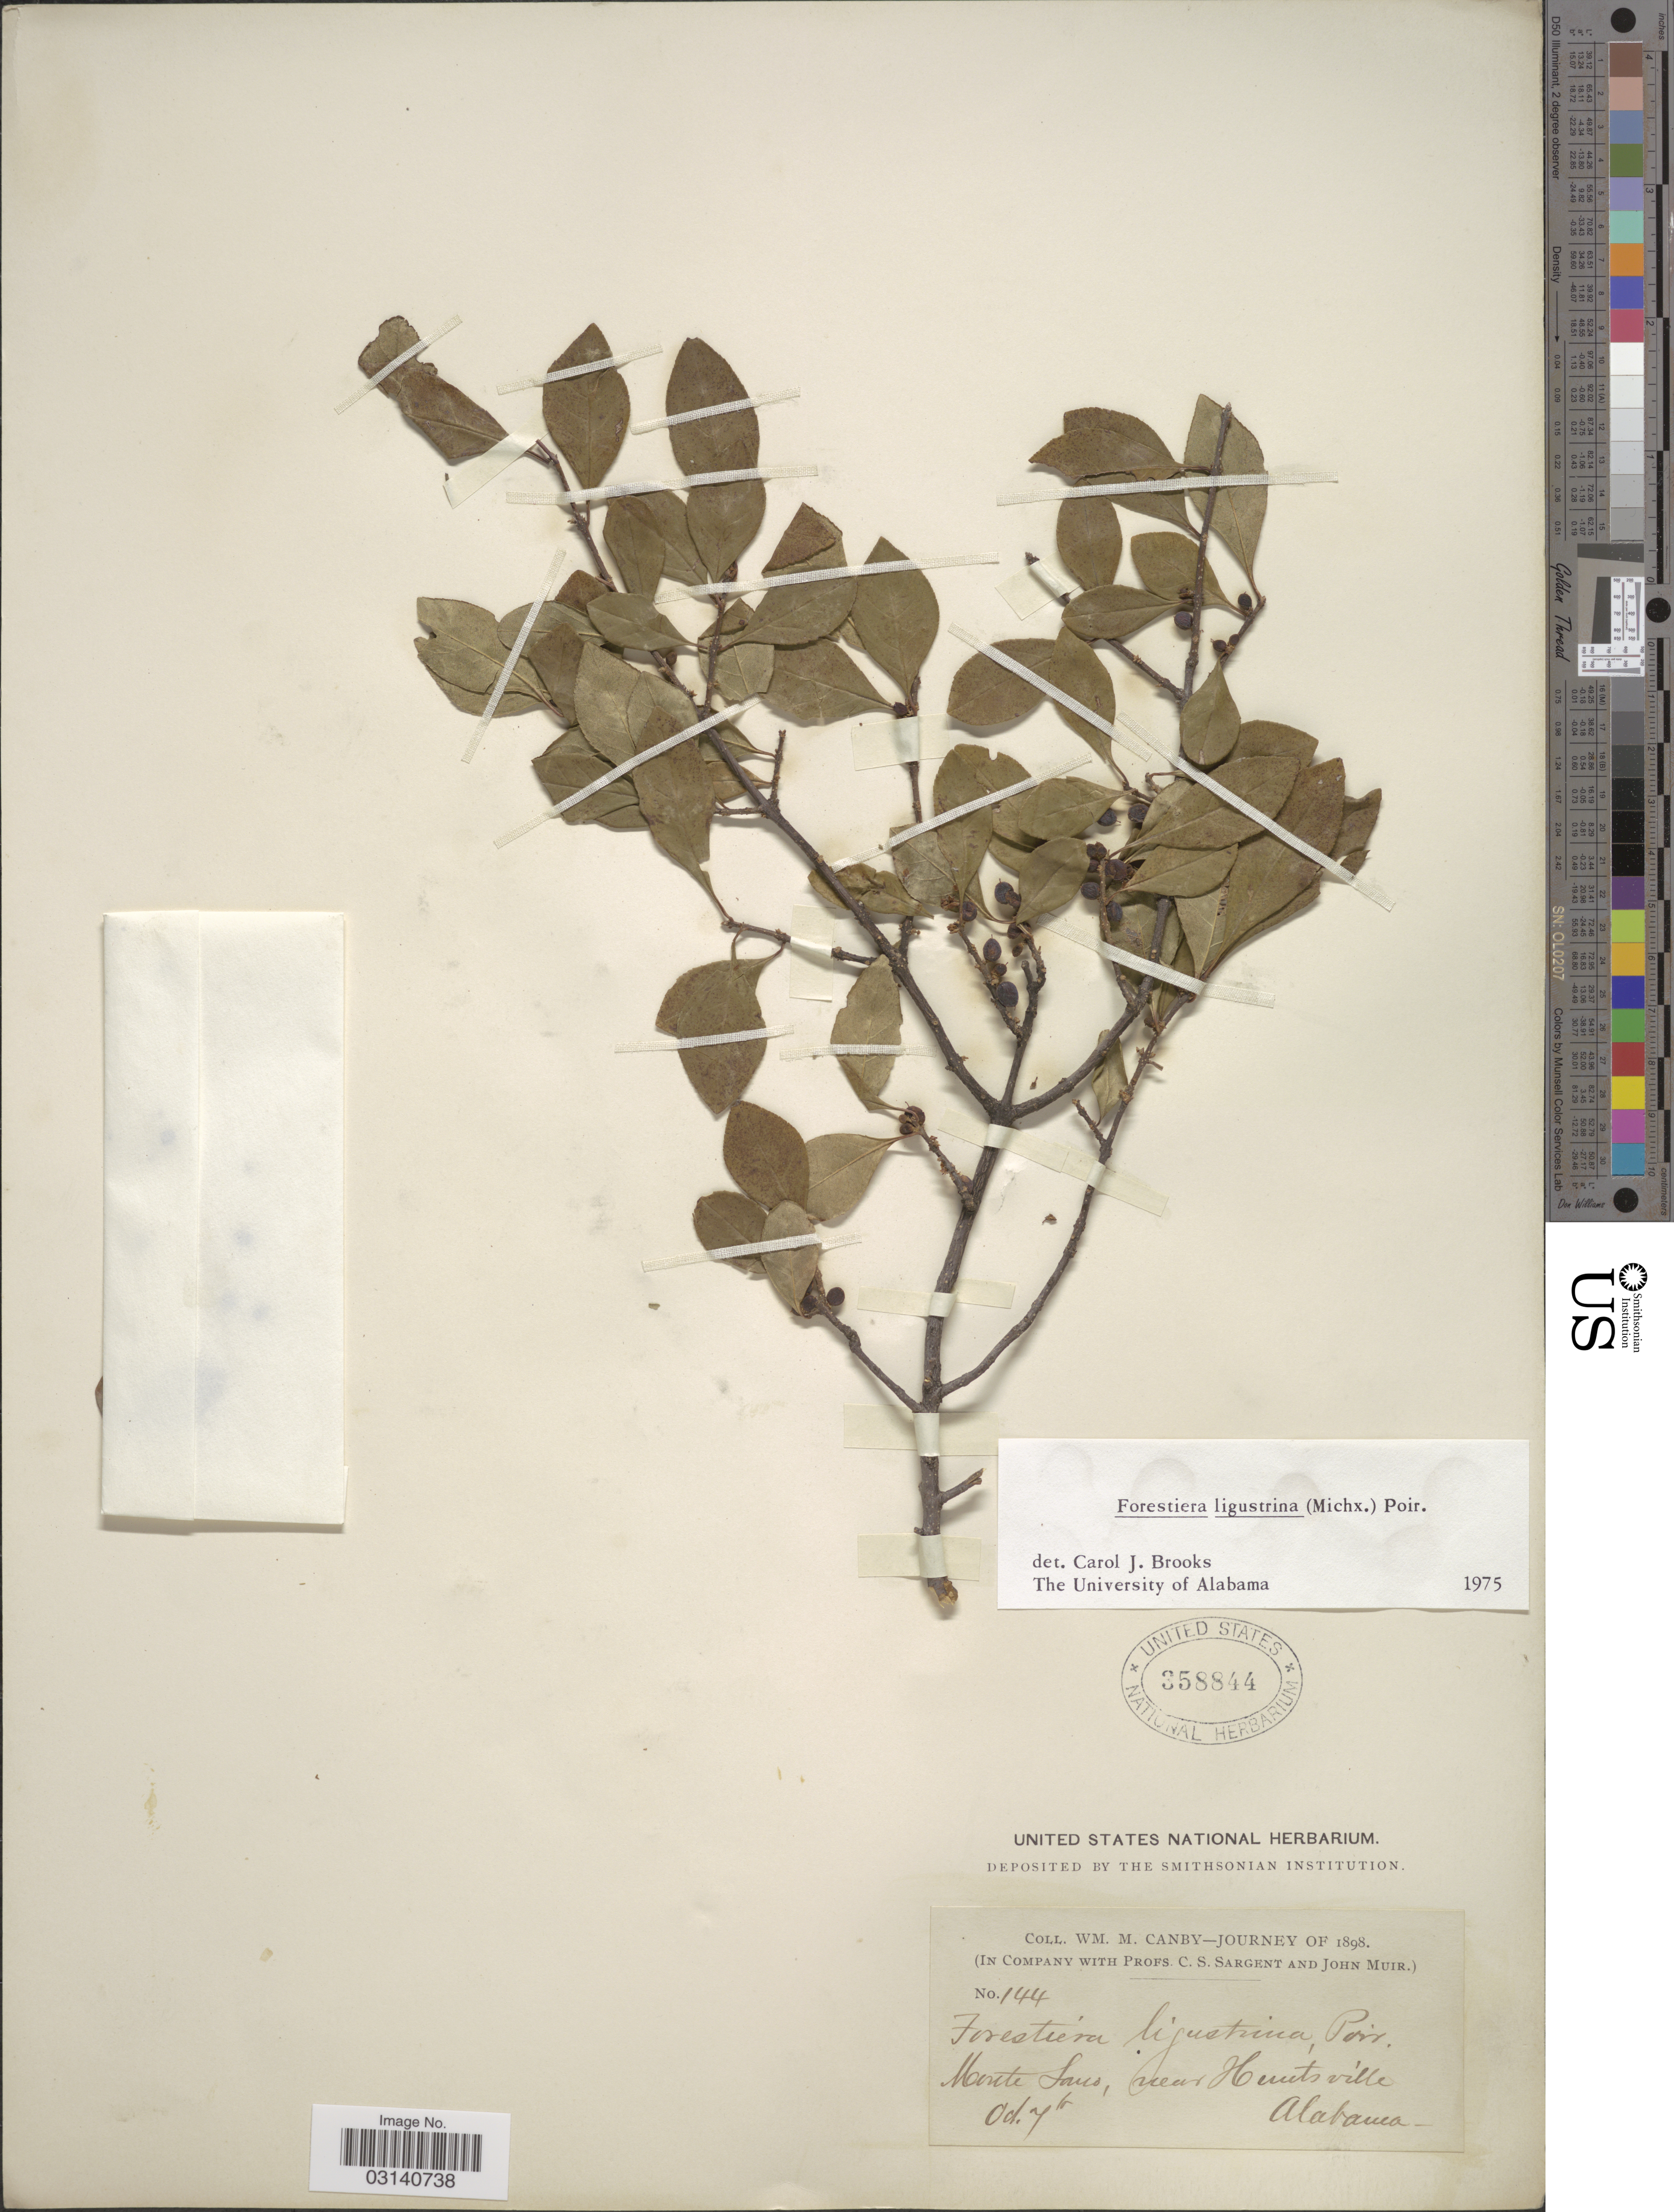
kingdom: Plantae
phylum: Tracheophyta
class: Magnoliopsida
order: Lamiales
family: Oleaceae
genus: Forestiera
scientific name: Forestiera ligustrina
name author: (Michx.) Poir.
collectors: W. Canby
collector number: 144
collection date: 1898-10-07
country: United States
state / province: Alabama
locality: Monte Sano, near Huntsville.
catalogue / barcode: US 358844